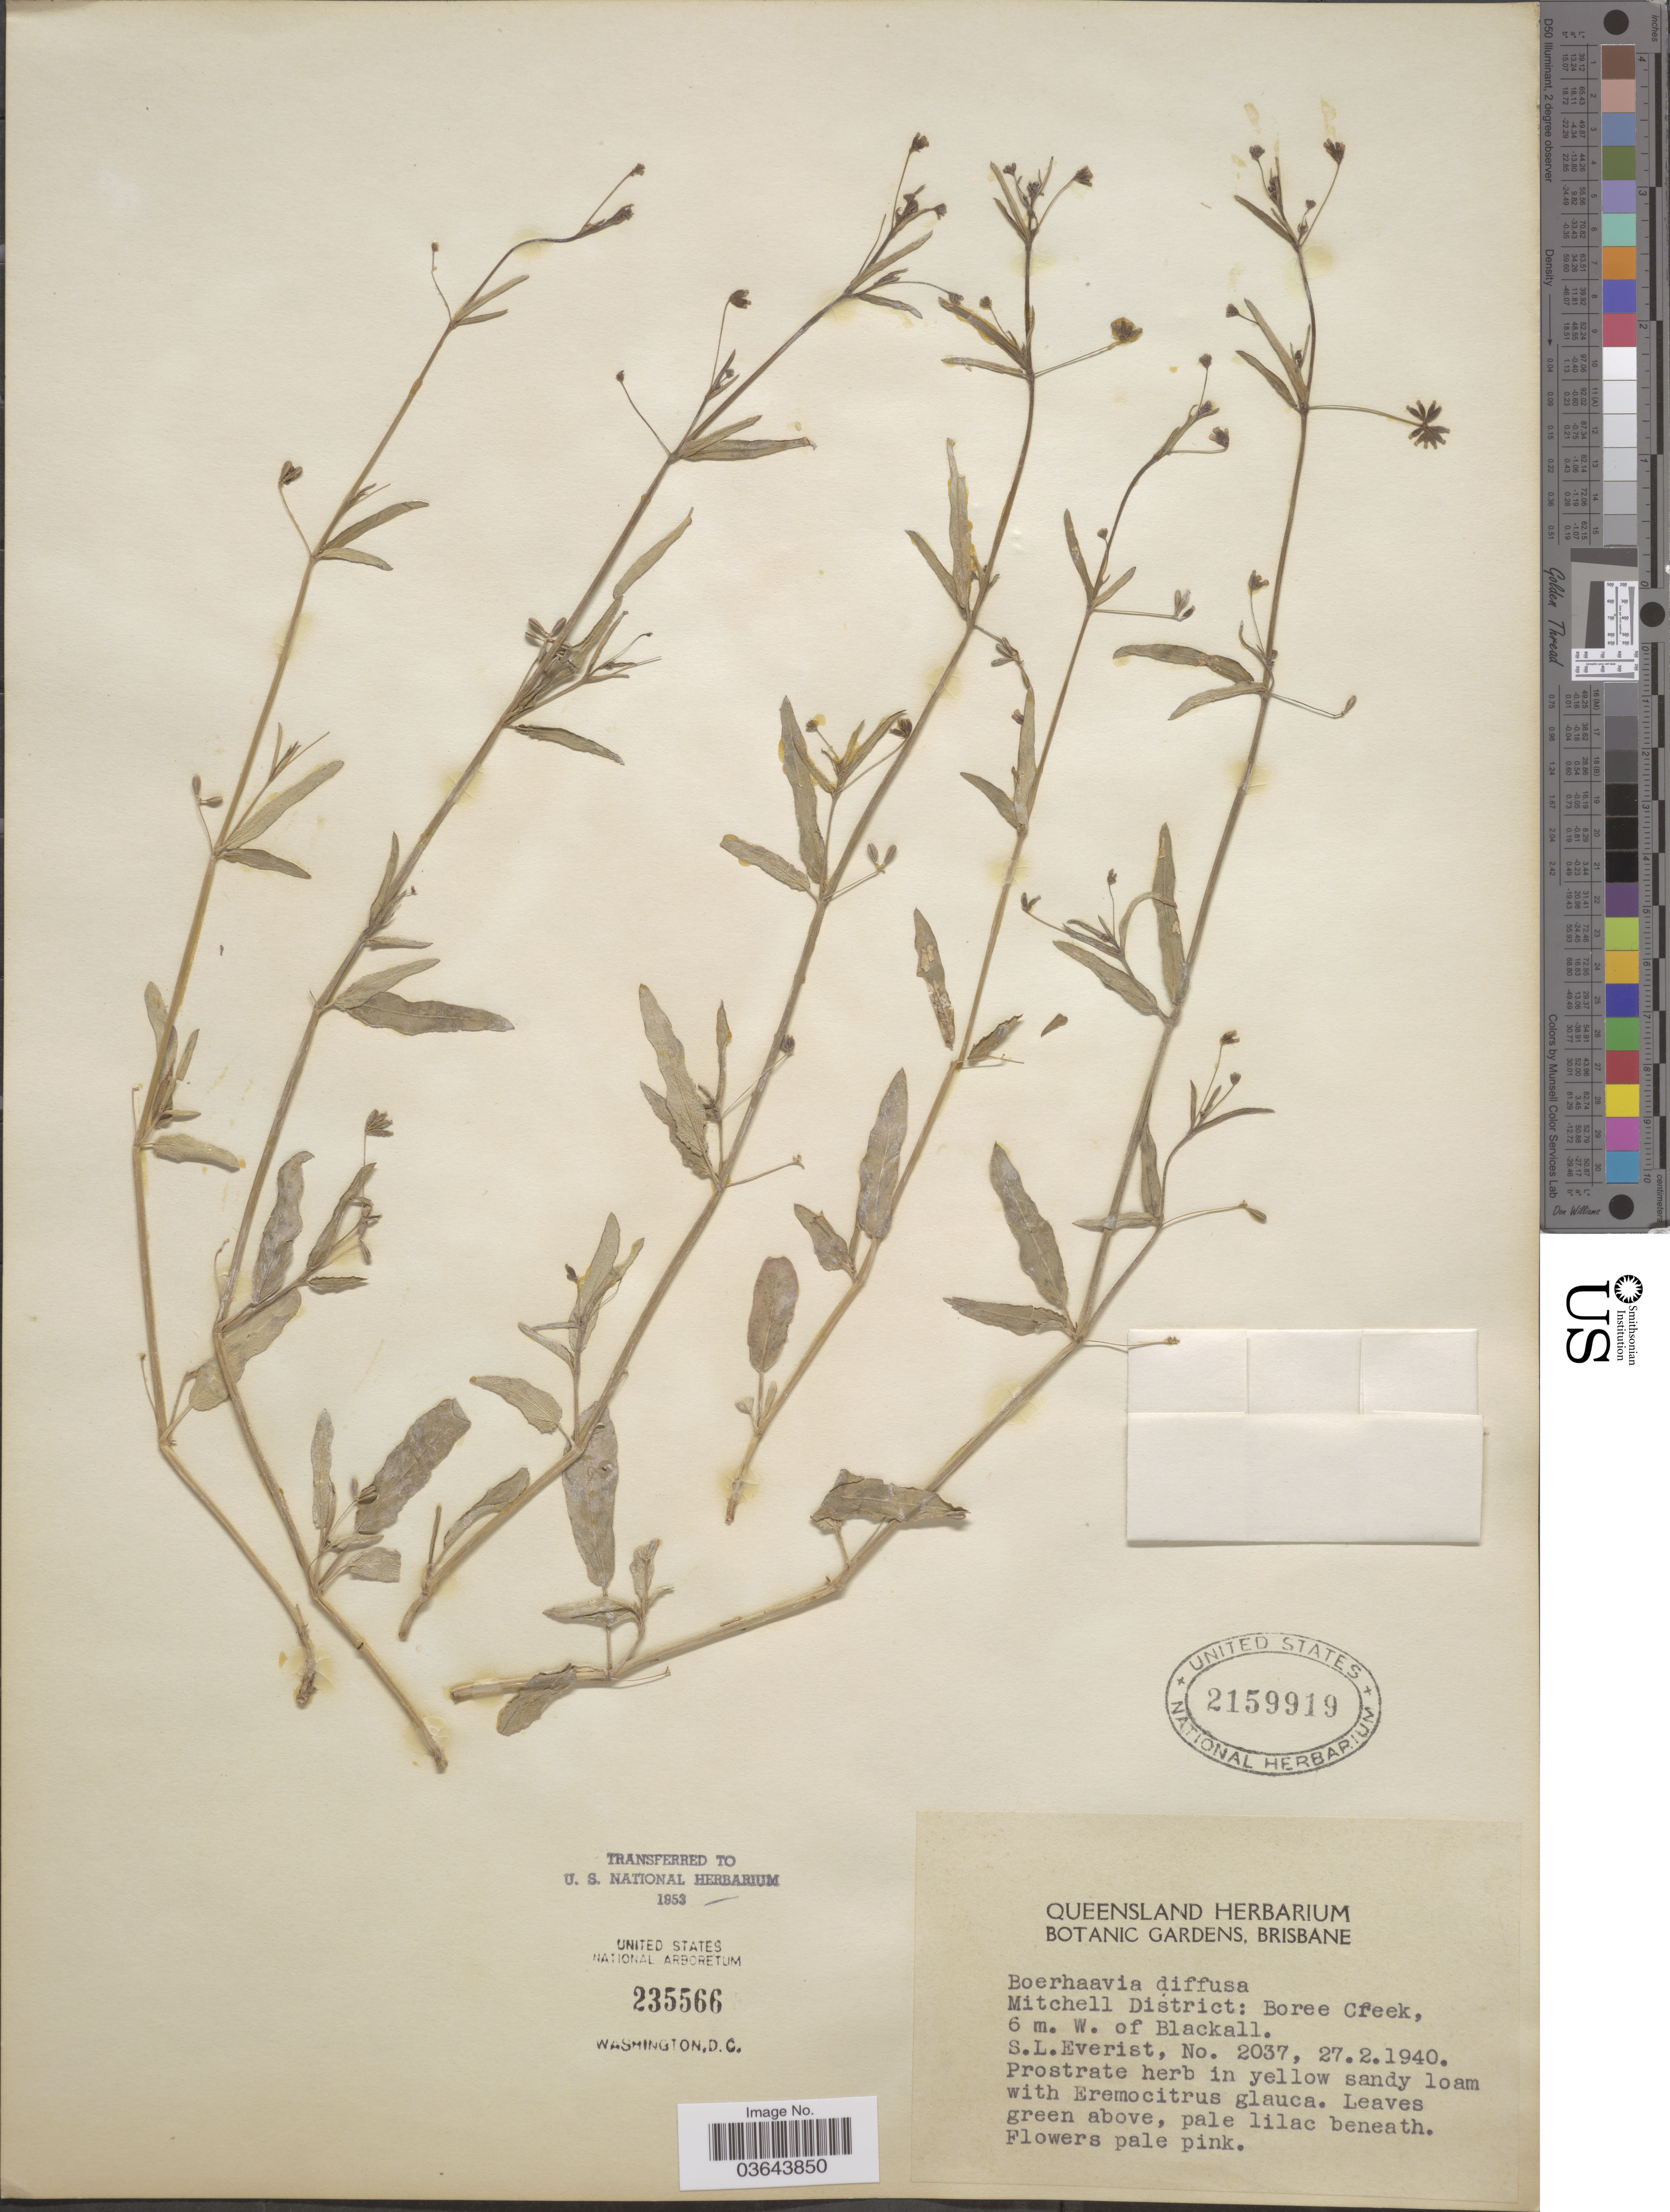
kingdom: Plantae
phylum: Tracheophyta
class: Magnoliopsida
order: Caryophyllales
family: Nyctaginaceae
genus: Boerhavia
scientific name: Boerhavia diffusa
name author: L.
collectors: S. Everist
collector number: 2037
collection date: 1940-02-27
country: Australia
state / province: Queensland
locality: Mitchell District: Boree Creek, 6 m. W. of Blackall.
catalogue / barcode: US 2159919